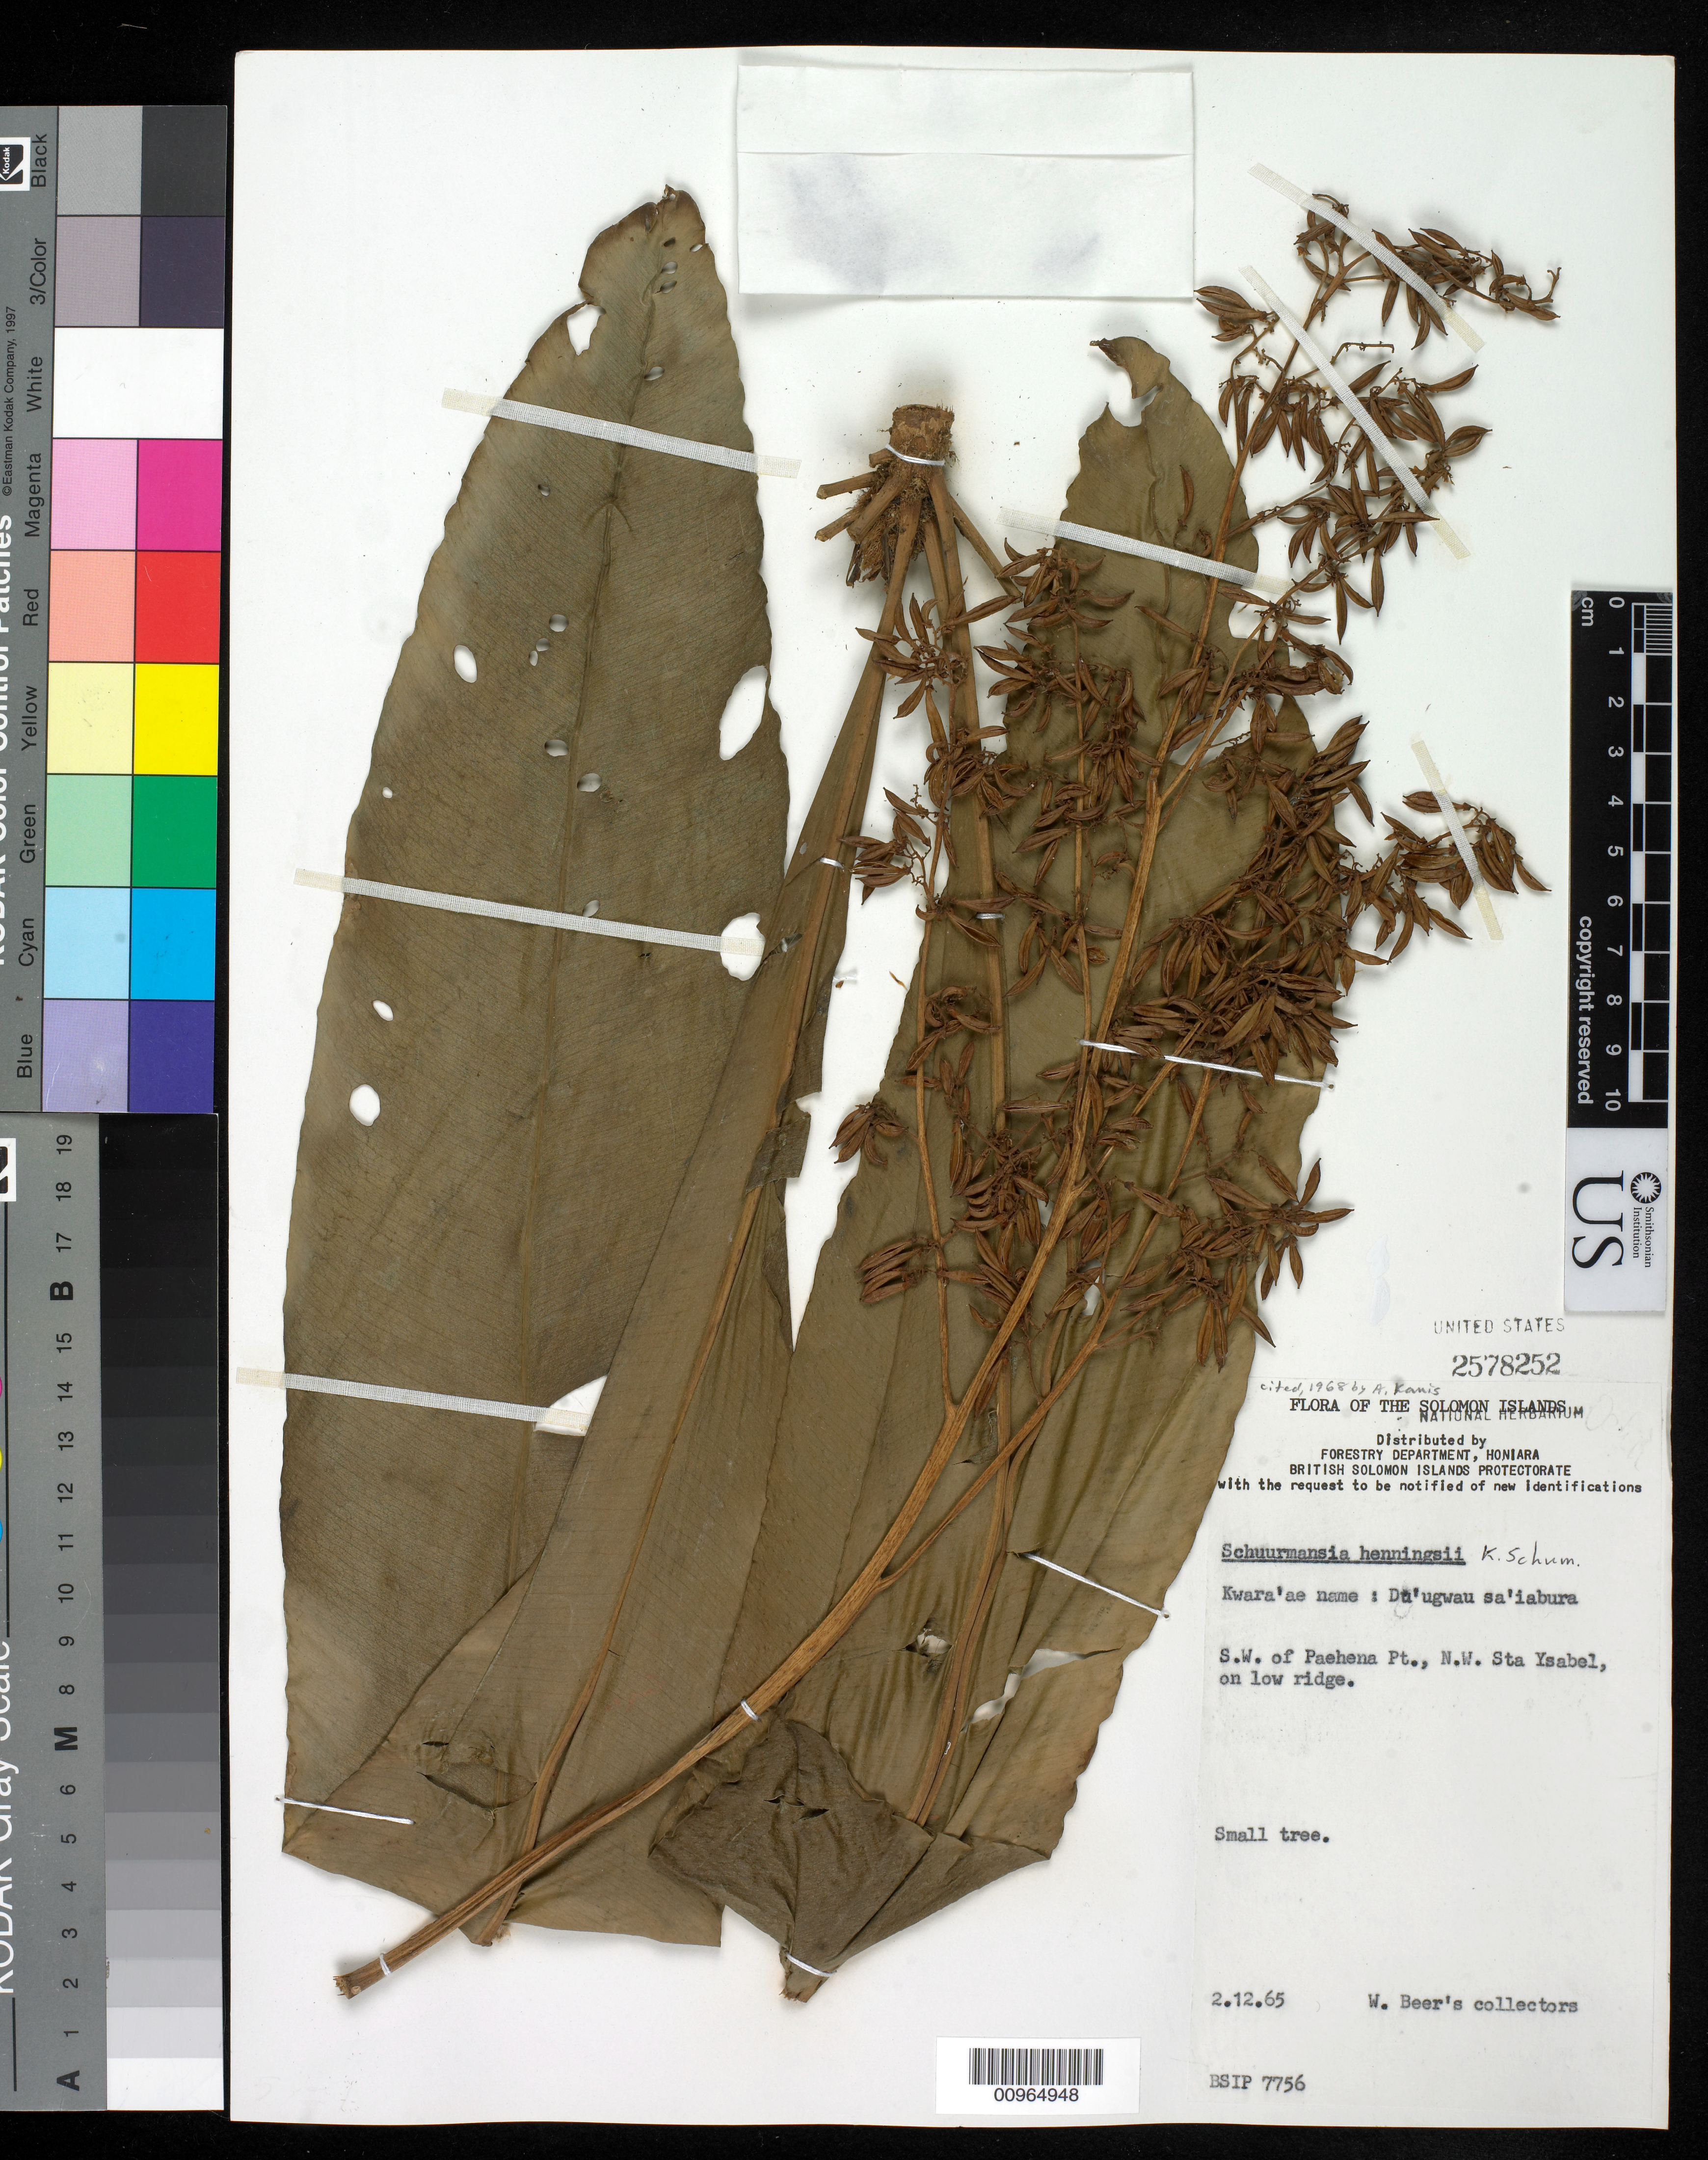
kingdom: Plantae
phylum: Tracheophyta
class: Magnoliopsida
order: Malpighiales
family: Ochnaceae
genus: Schuurmansia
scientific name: Schuurmansia henningsii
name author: K. Schum.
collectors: W. Beer's Collectors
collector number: BSIP 7756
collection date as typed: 12 Feb 1965 or 02 Dec 1965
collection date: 1965-02-12 or 1965-12-02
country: Solomon Islands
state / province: Isabel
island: Santa Isabel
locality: S. W. of Paehena Pt., N.W. Sta Ysabel, on low ridge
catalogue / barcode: US 2578252